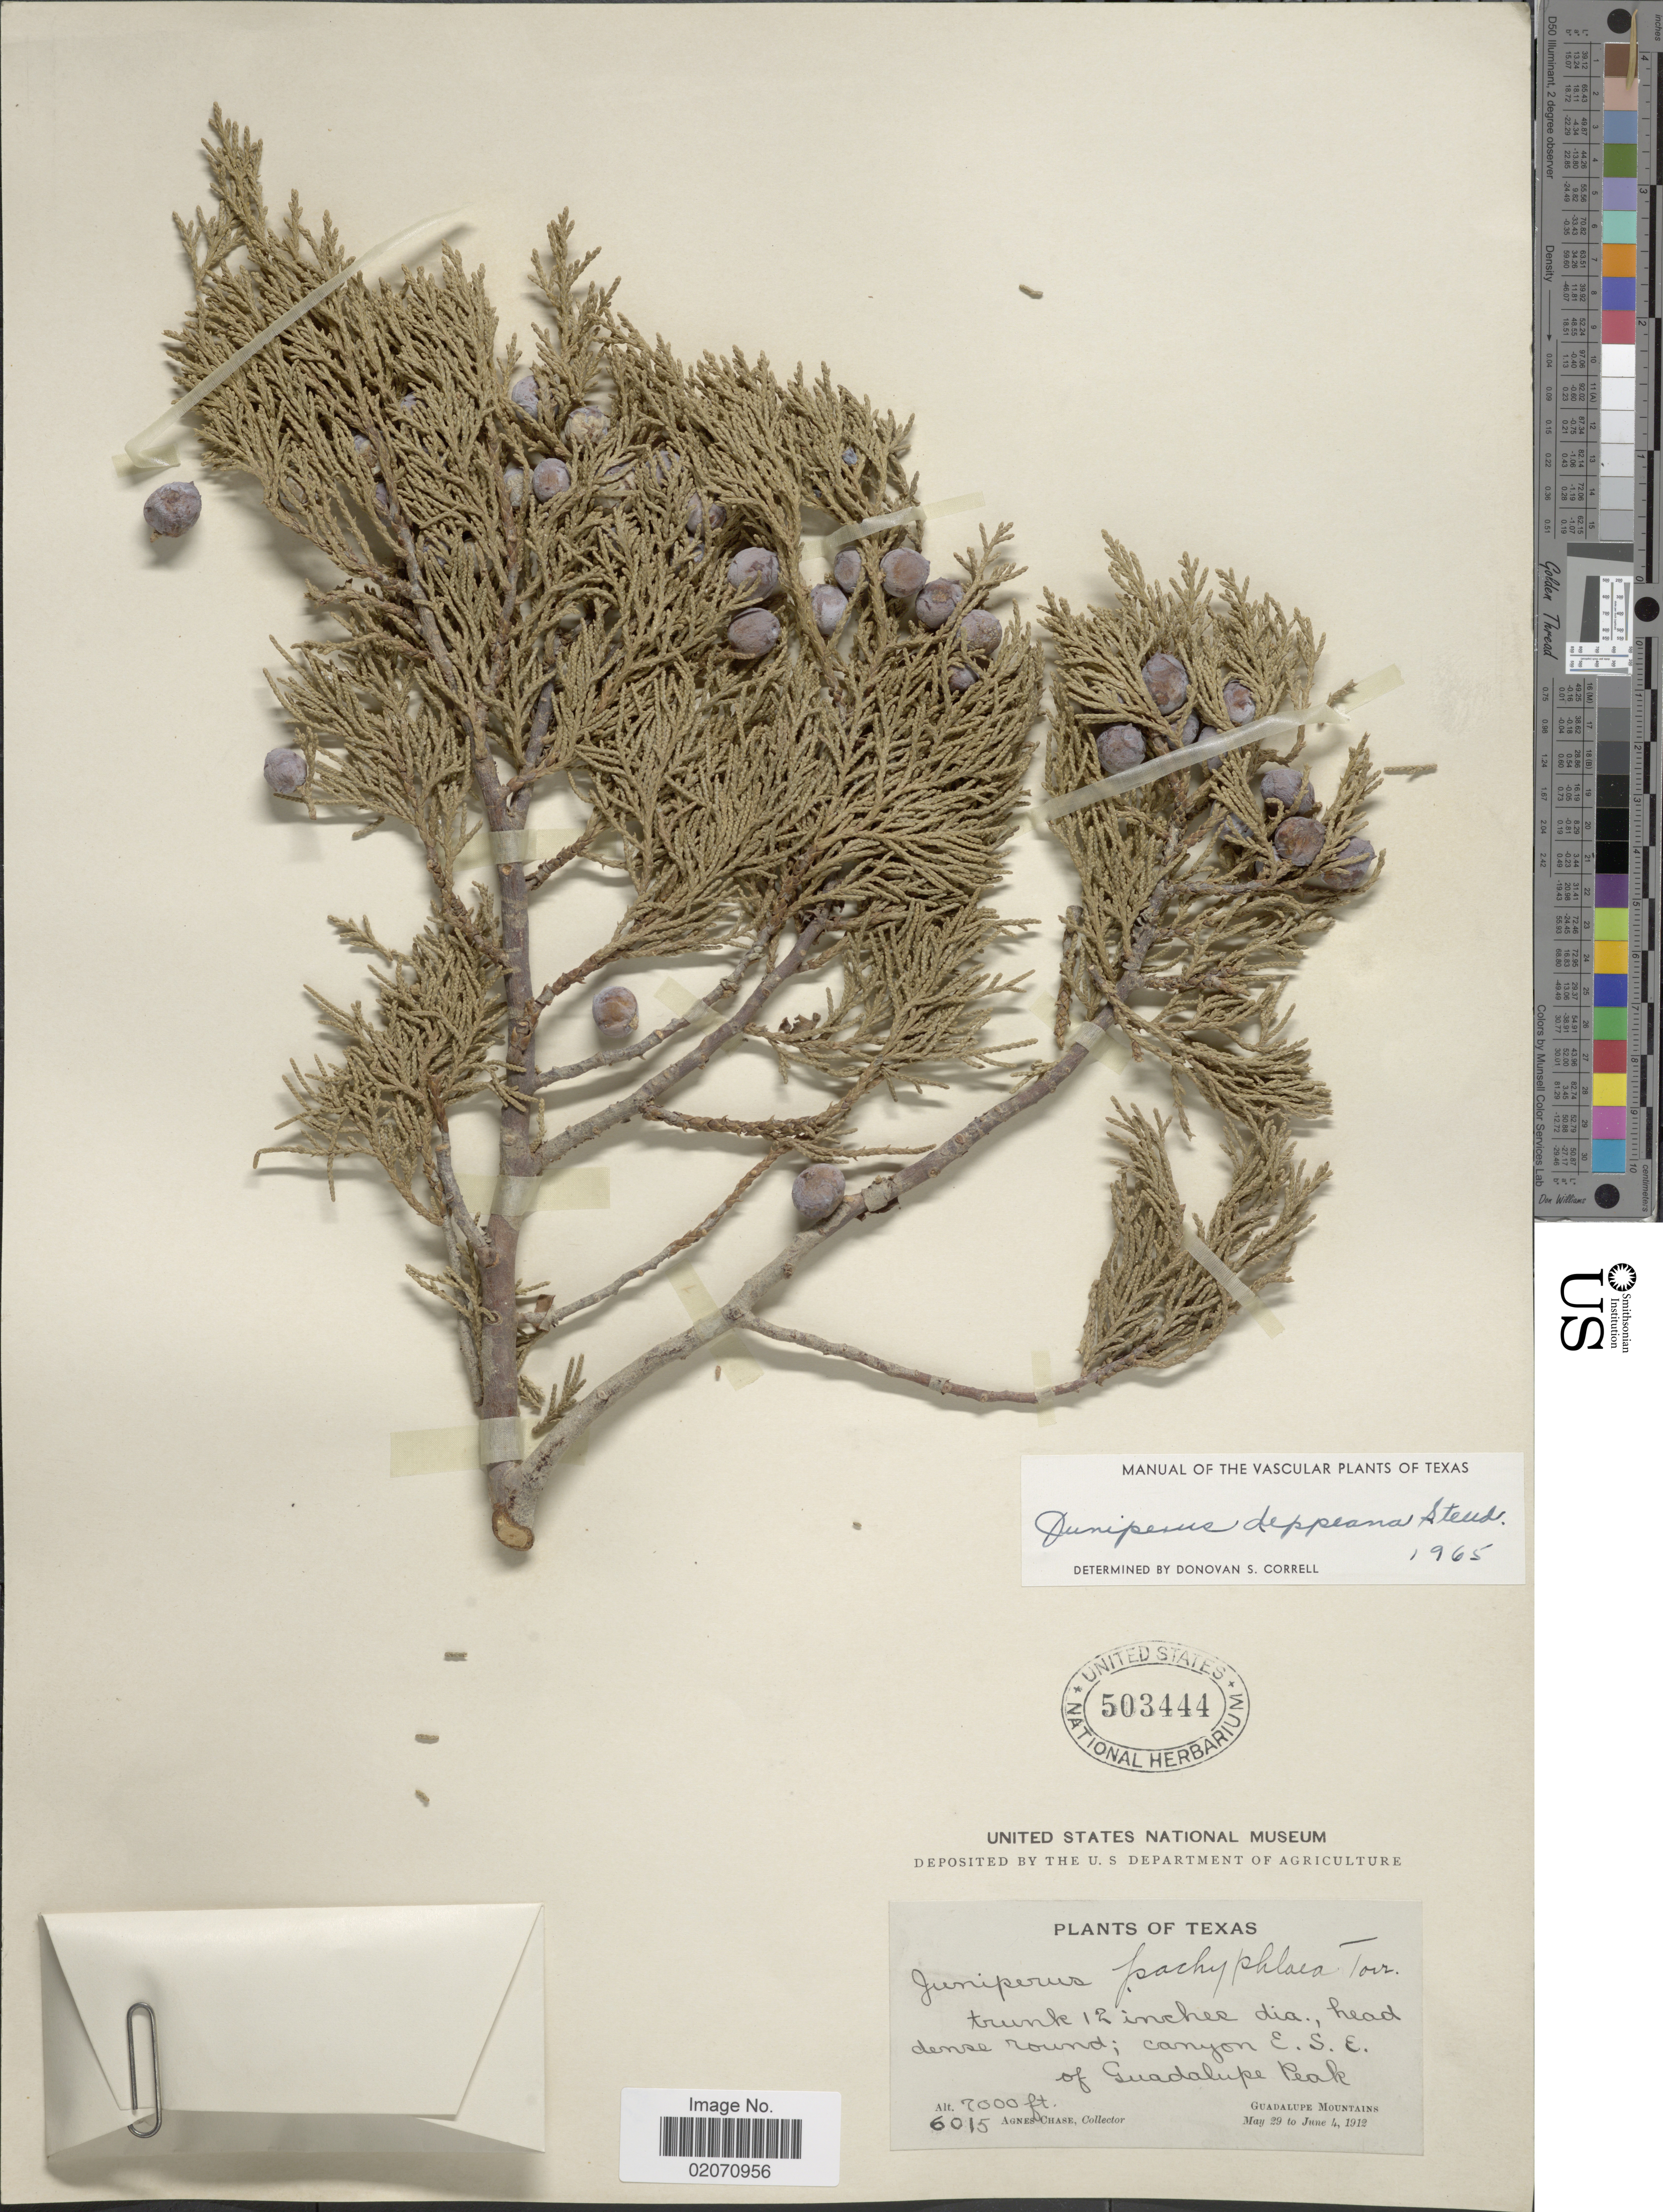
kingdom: Plantae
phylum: Tracheophyta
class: Pinopsida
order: Pinales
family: Cupressaceae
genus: Juniperus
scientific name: Juniperus deppeana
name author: Steud.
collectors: A. Chase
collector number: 6015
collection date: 1912-05-29/1912-06-04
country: United States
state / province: Texas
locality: Canyon E.S.E. of Guadalupe Peak, Guadalupe Mountains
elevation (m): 2134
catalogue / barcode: US 503444